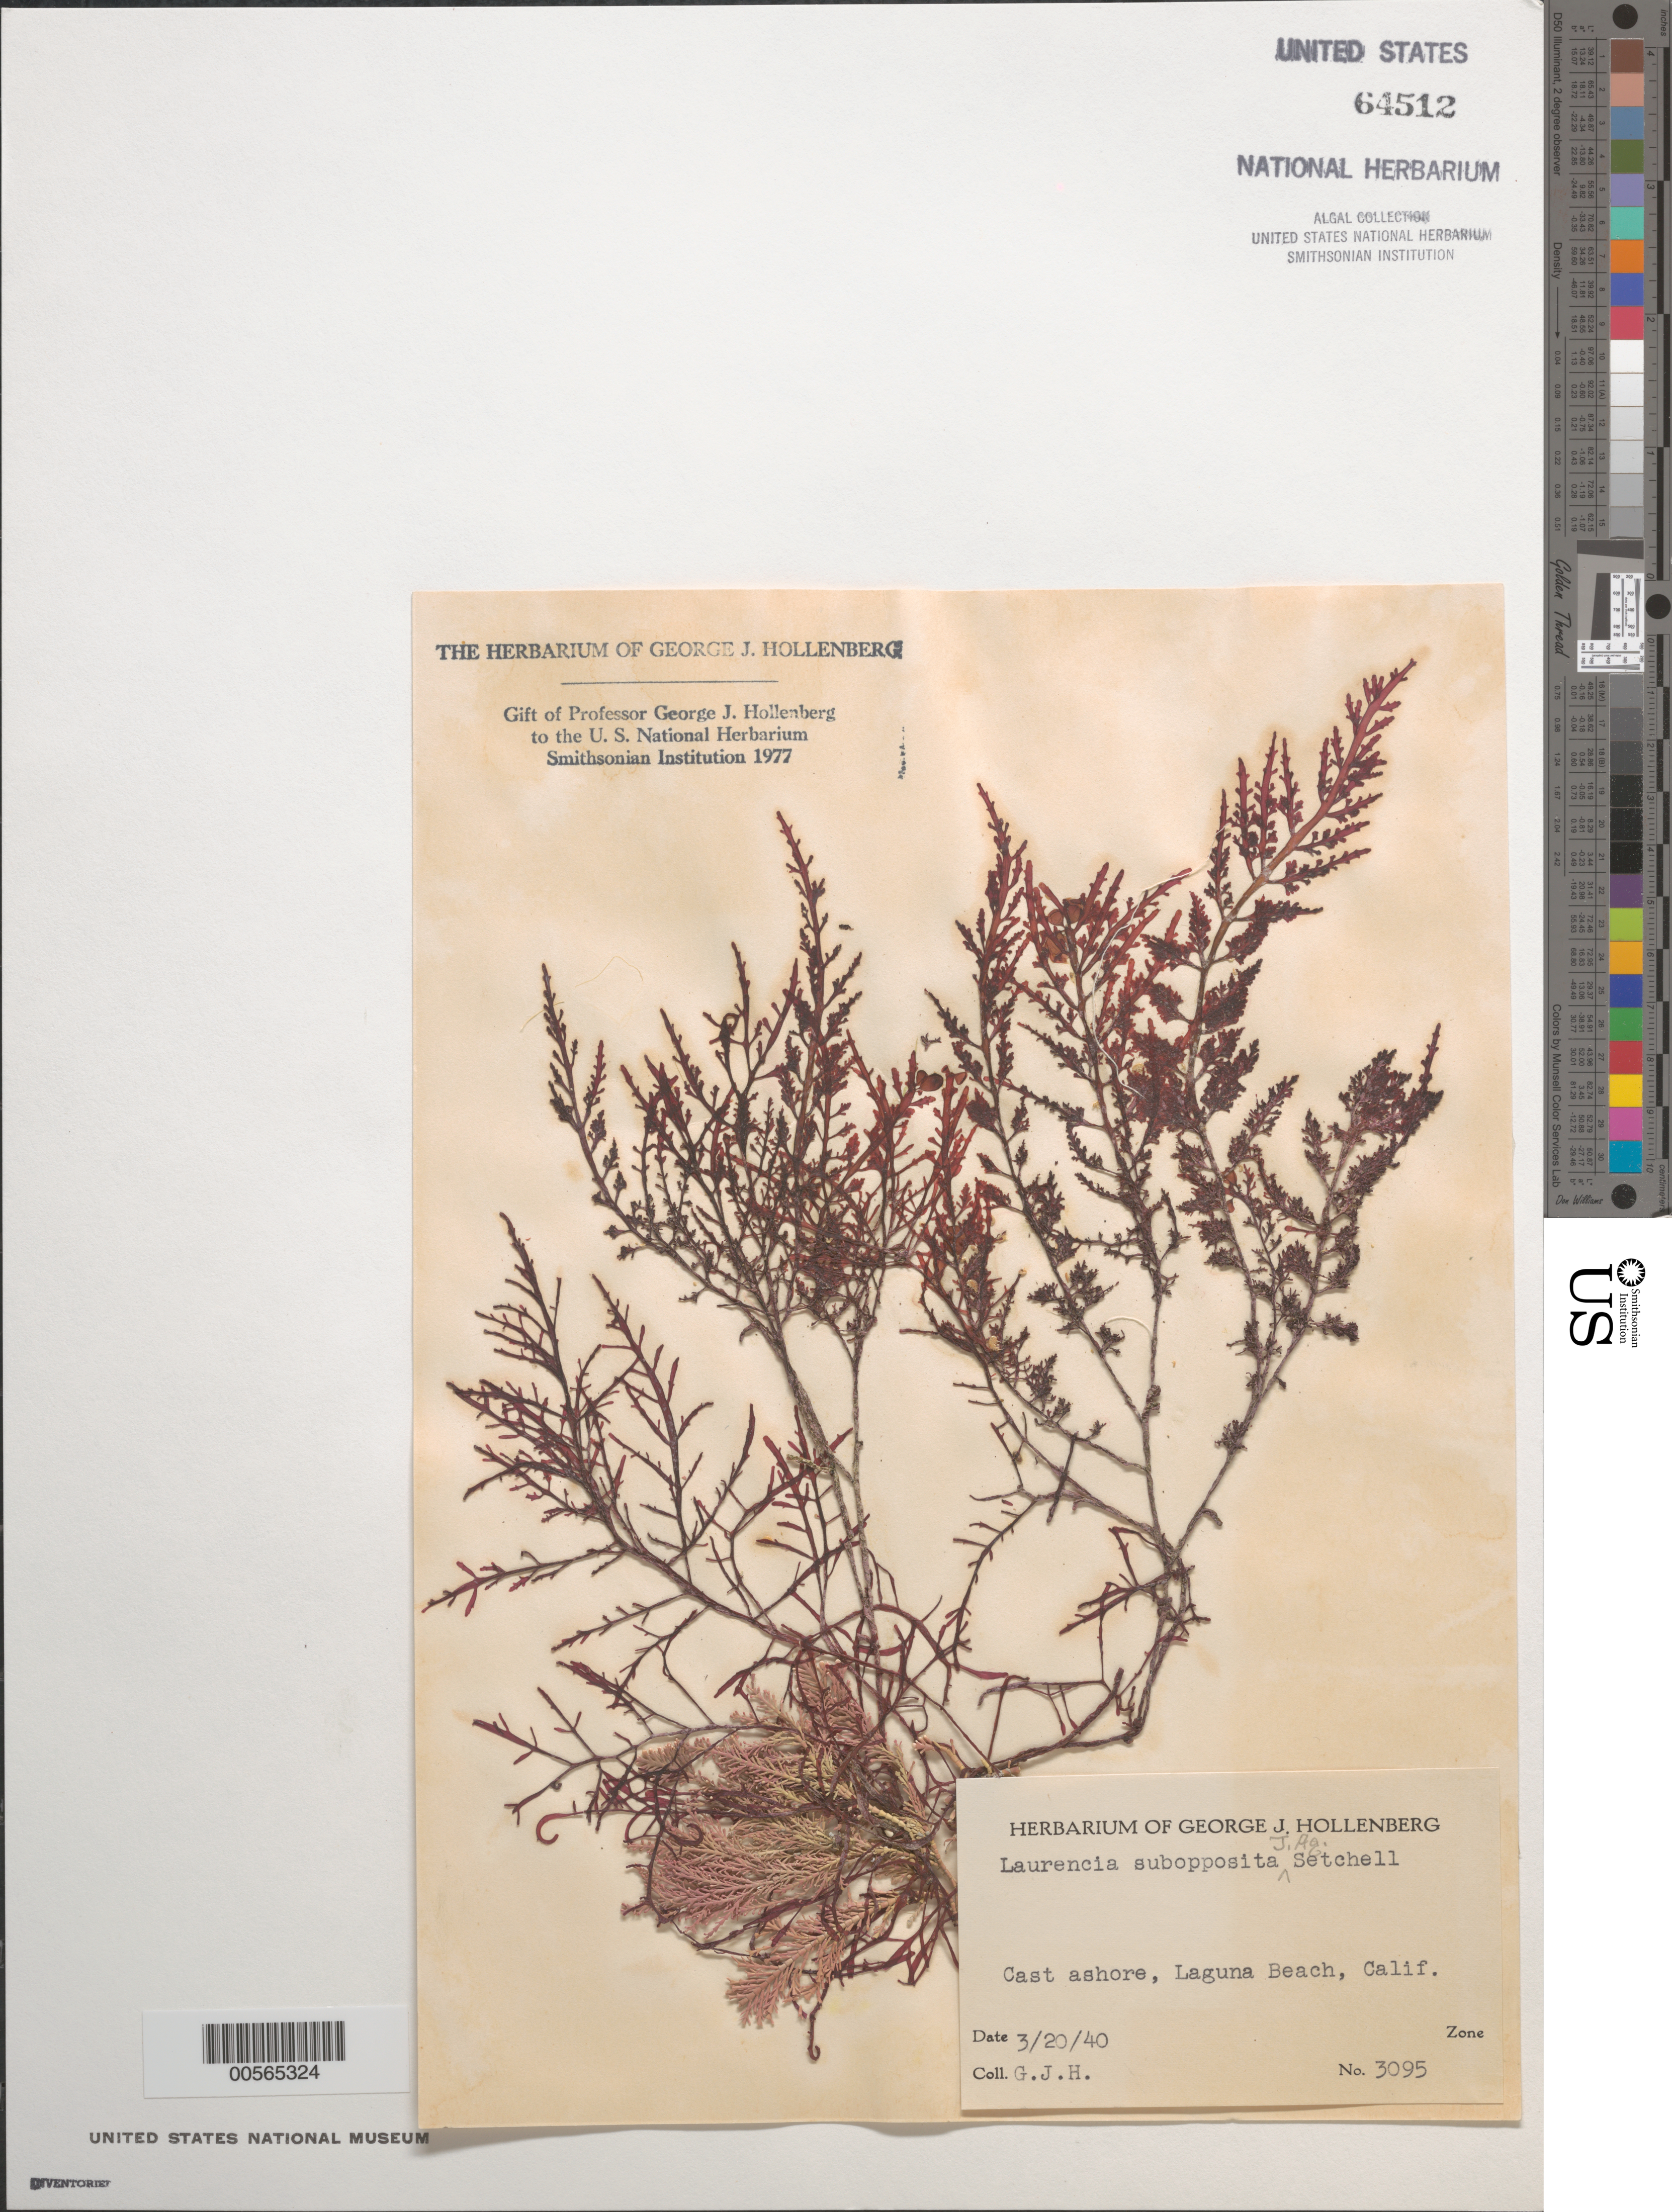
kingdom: Plantae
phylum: Rhodophyta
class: Florideophyceae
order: Ceramiales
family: Rhodomelaceae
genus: Laurencia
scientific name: Laurencia subopposita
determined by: Hollenberg, George J.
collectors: G. Hollenberg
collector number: GJH 3095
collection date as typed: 20 Mar 1940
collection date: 1940-03-20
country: United States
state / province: California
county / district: Orange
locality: Laguna Beach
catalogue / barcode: US 64512